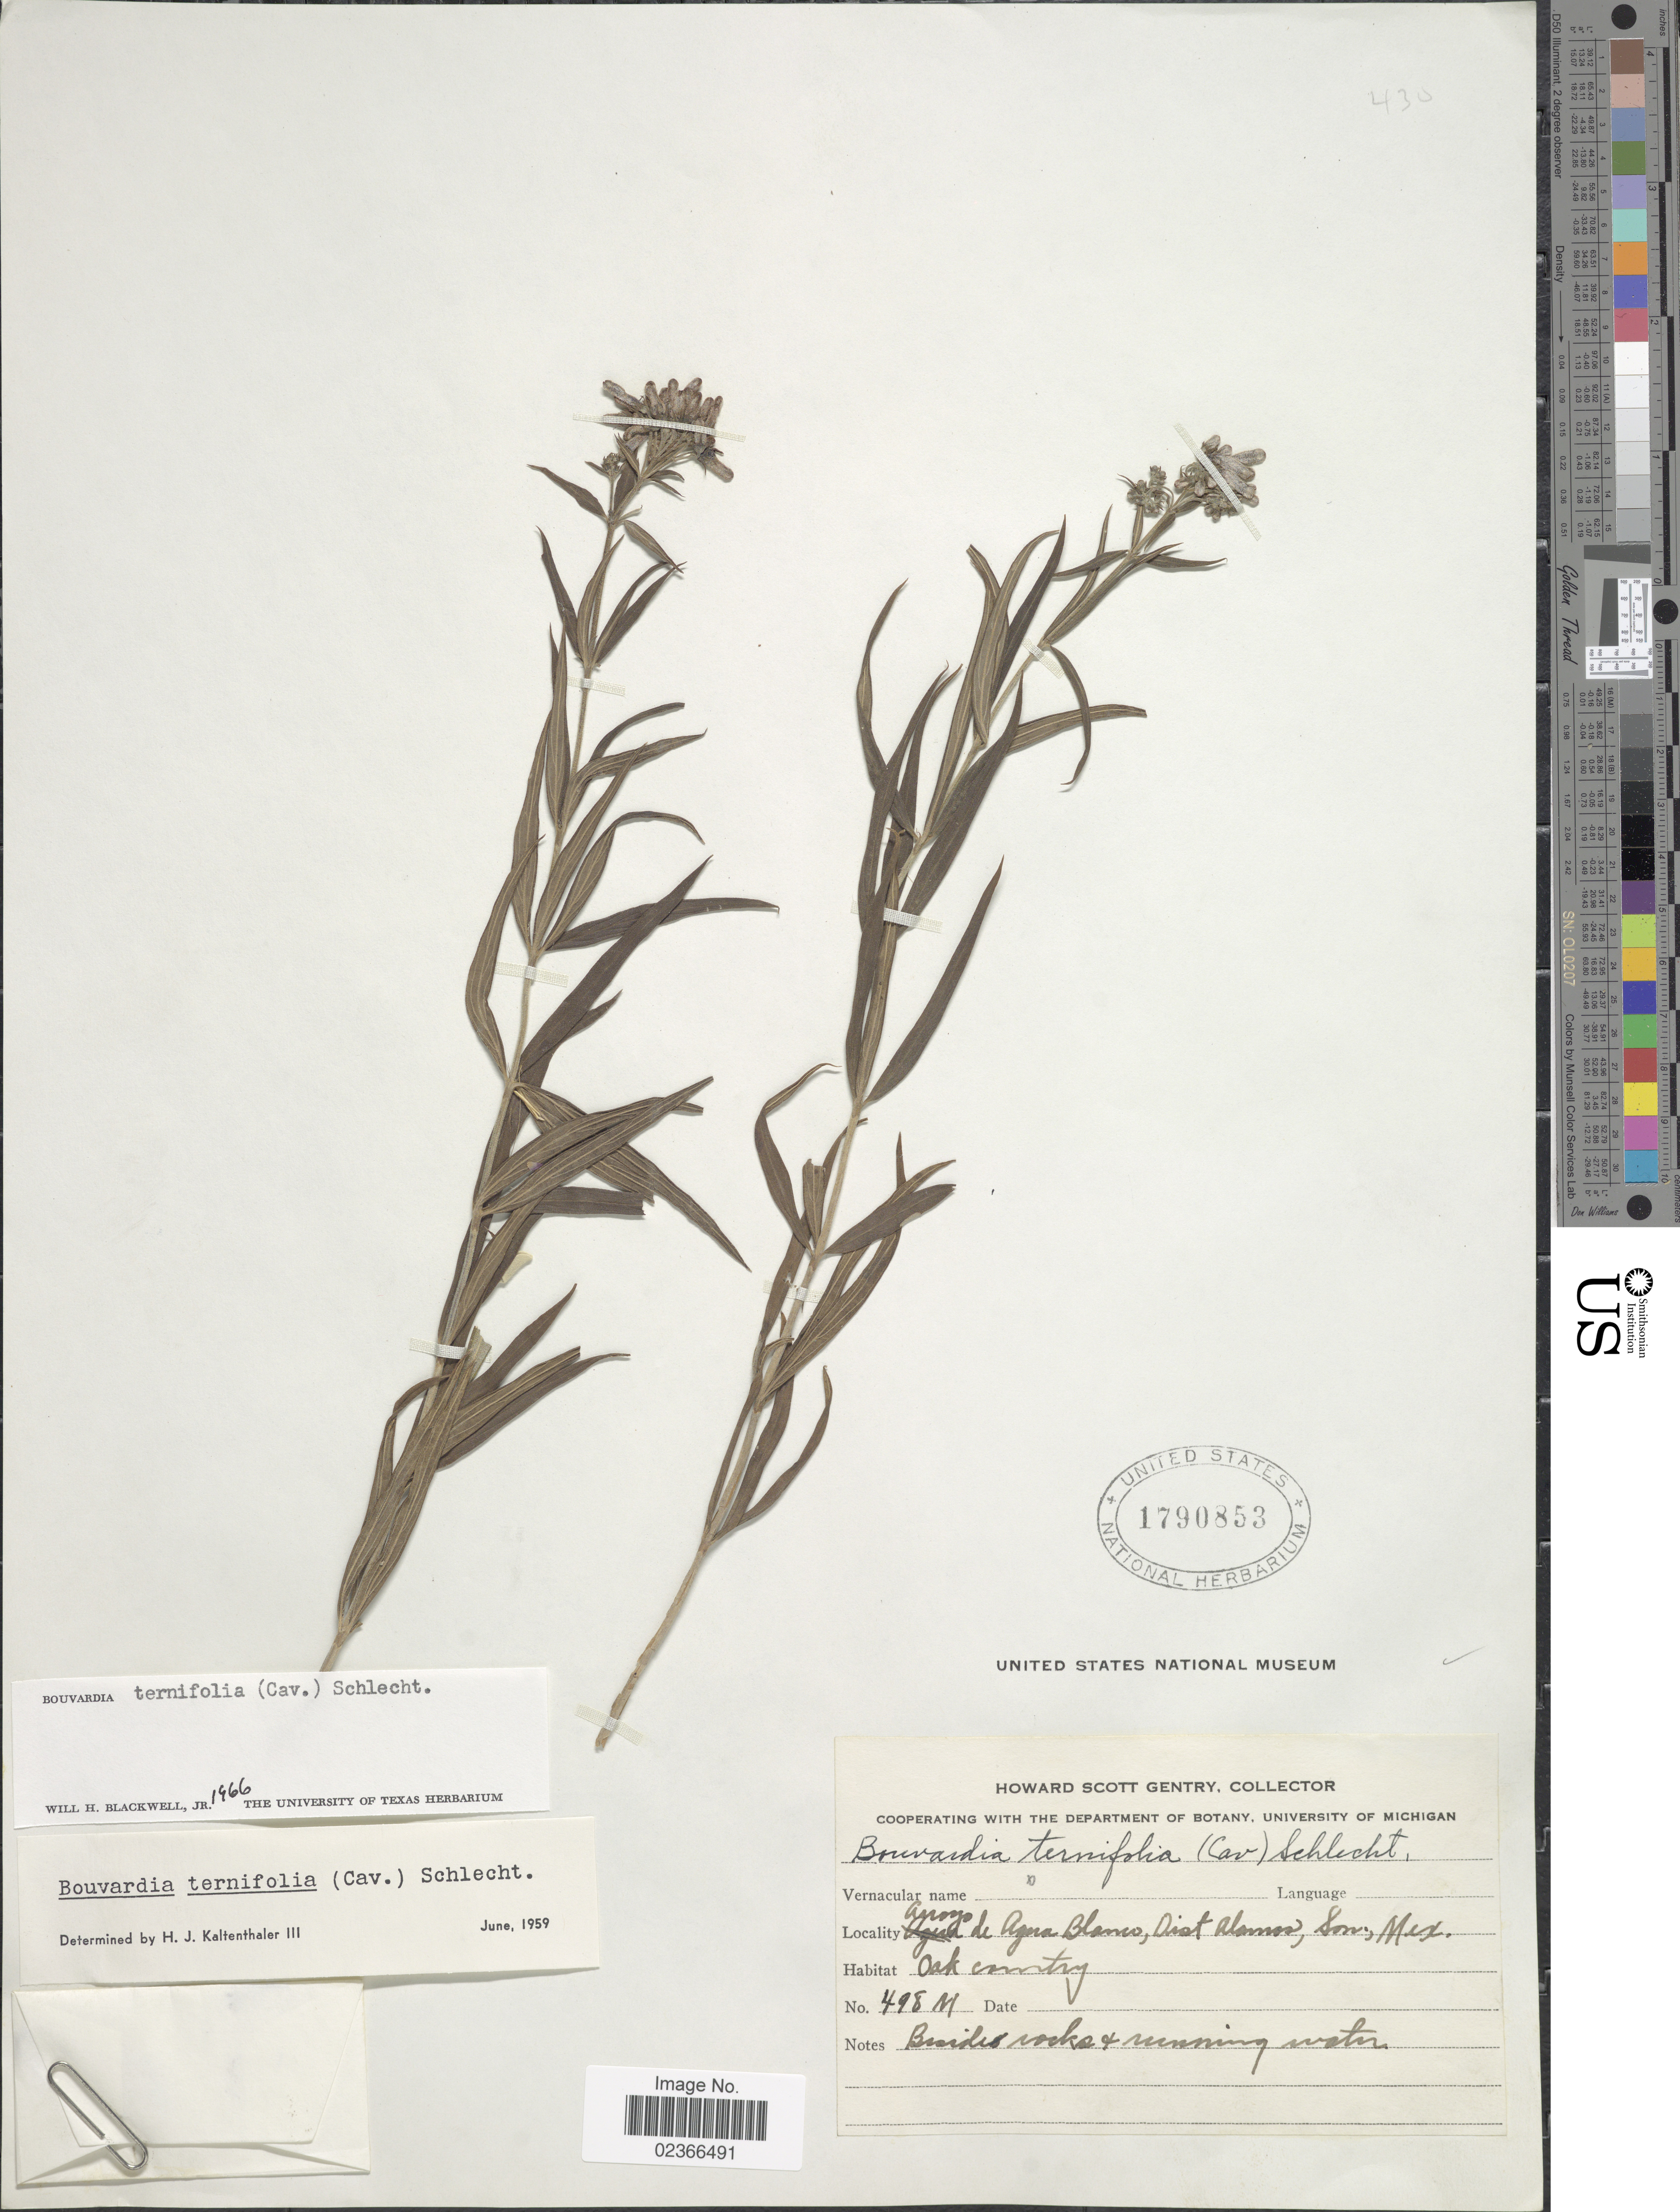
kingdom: Plantae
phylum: Tracheophyta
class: Magnoliopsida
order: Gentianales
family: Rubiaceae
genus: Bouvardia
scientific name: Bouvardia ternifolia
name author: (Cav.) Schltdl.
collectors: H. S. Gentry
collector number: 498M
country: Mexico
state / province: Sonora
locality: Arroyo de Agua Blanco, Dist. Alamos, Son. Mex., Oak country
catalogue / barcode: US 1790853